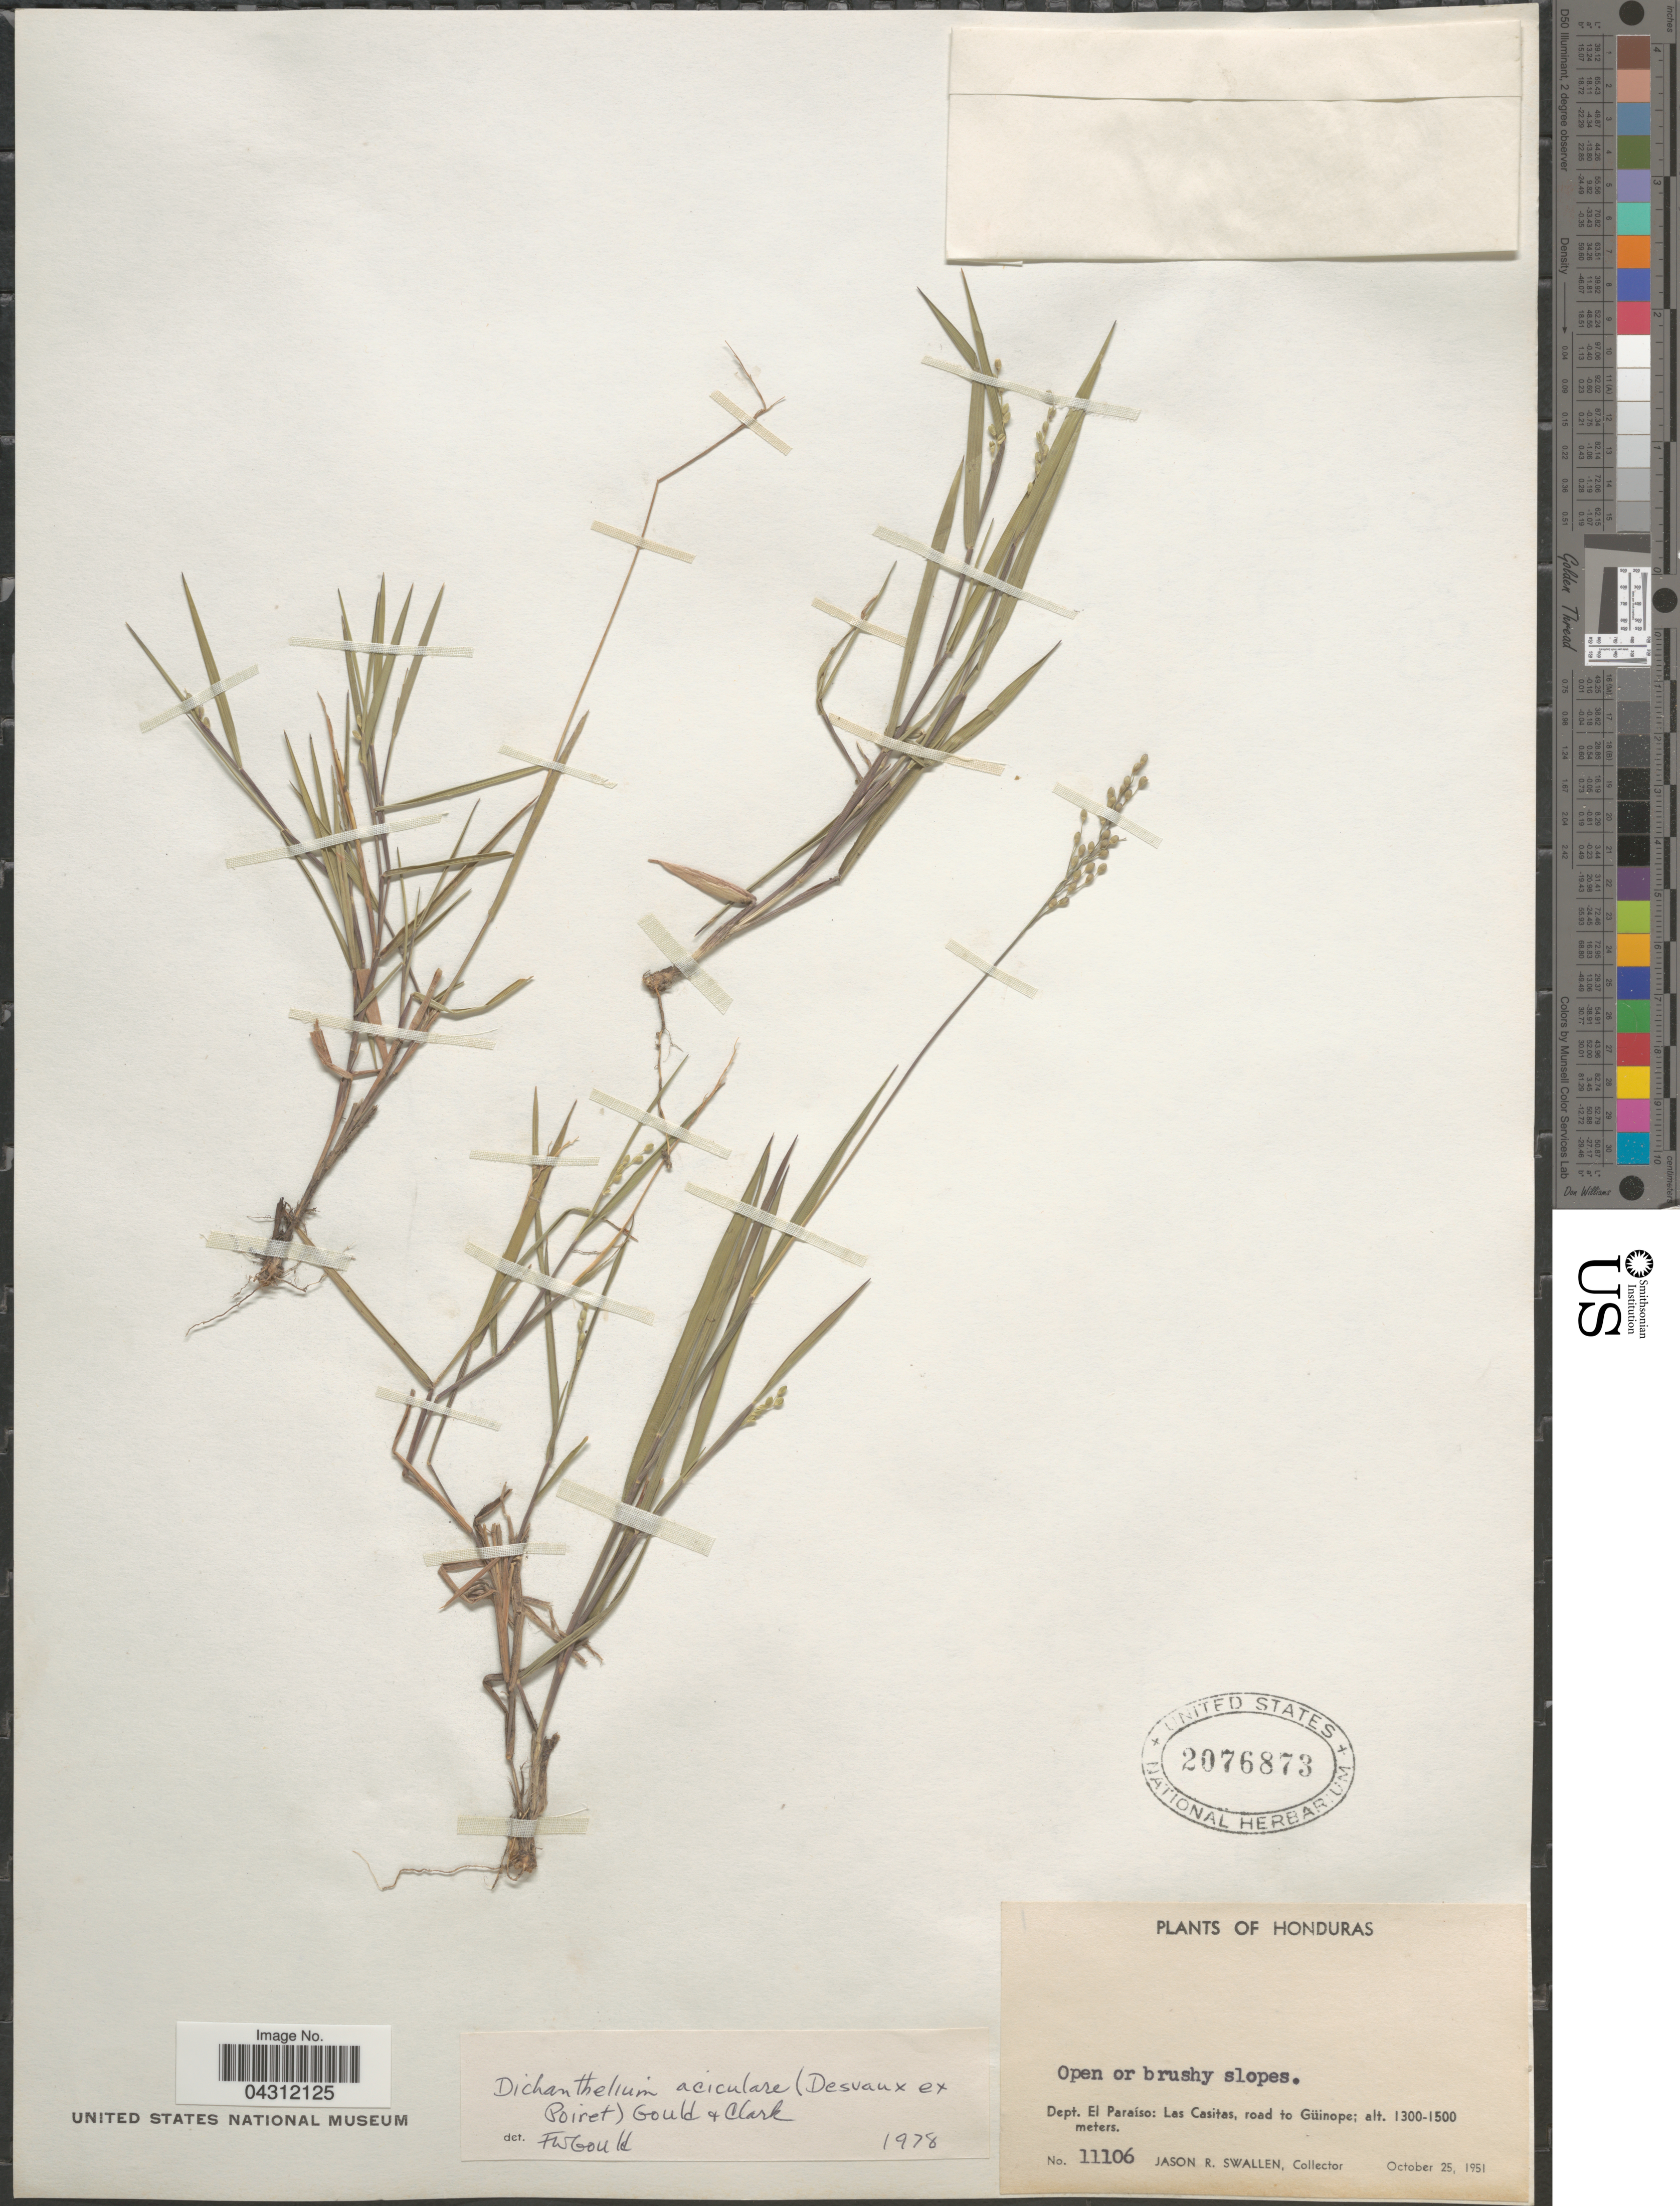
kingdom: Plantae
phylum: Tracheophyta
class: Liliopsida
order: Poales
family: Poaceae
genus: Dichanthelium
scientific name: Dichanthelium aciculare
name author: (Desv. ex Poir.) Gould & C.A. Clark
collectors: J. R. Swallen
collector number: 11106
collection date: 1951-10-25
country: Honduras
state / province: El Paraiso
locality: Dept. El Paraíso: Las Casitas, road to Guinope.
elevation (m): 1300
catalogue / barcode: US 2086873